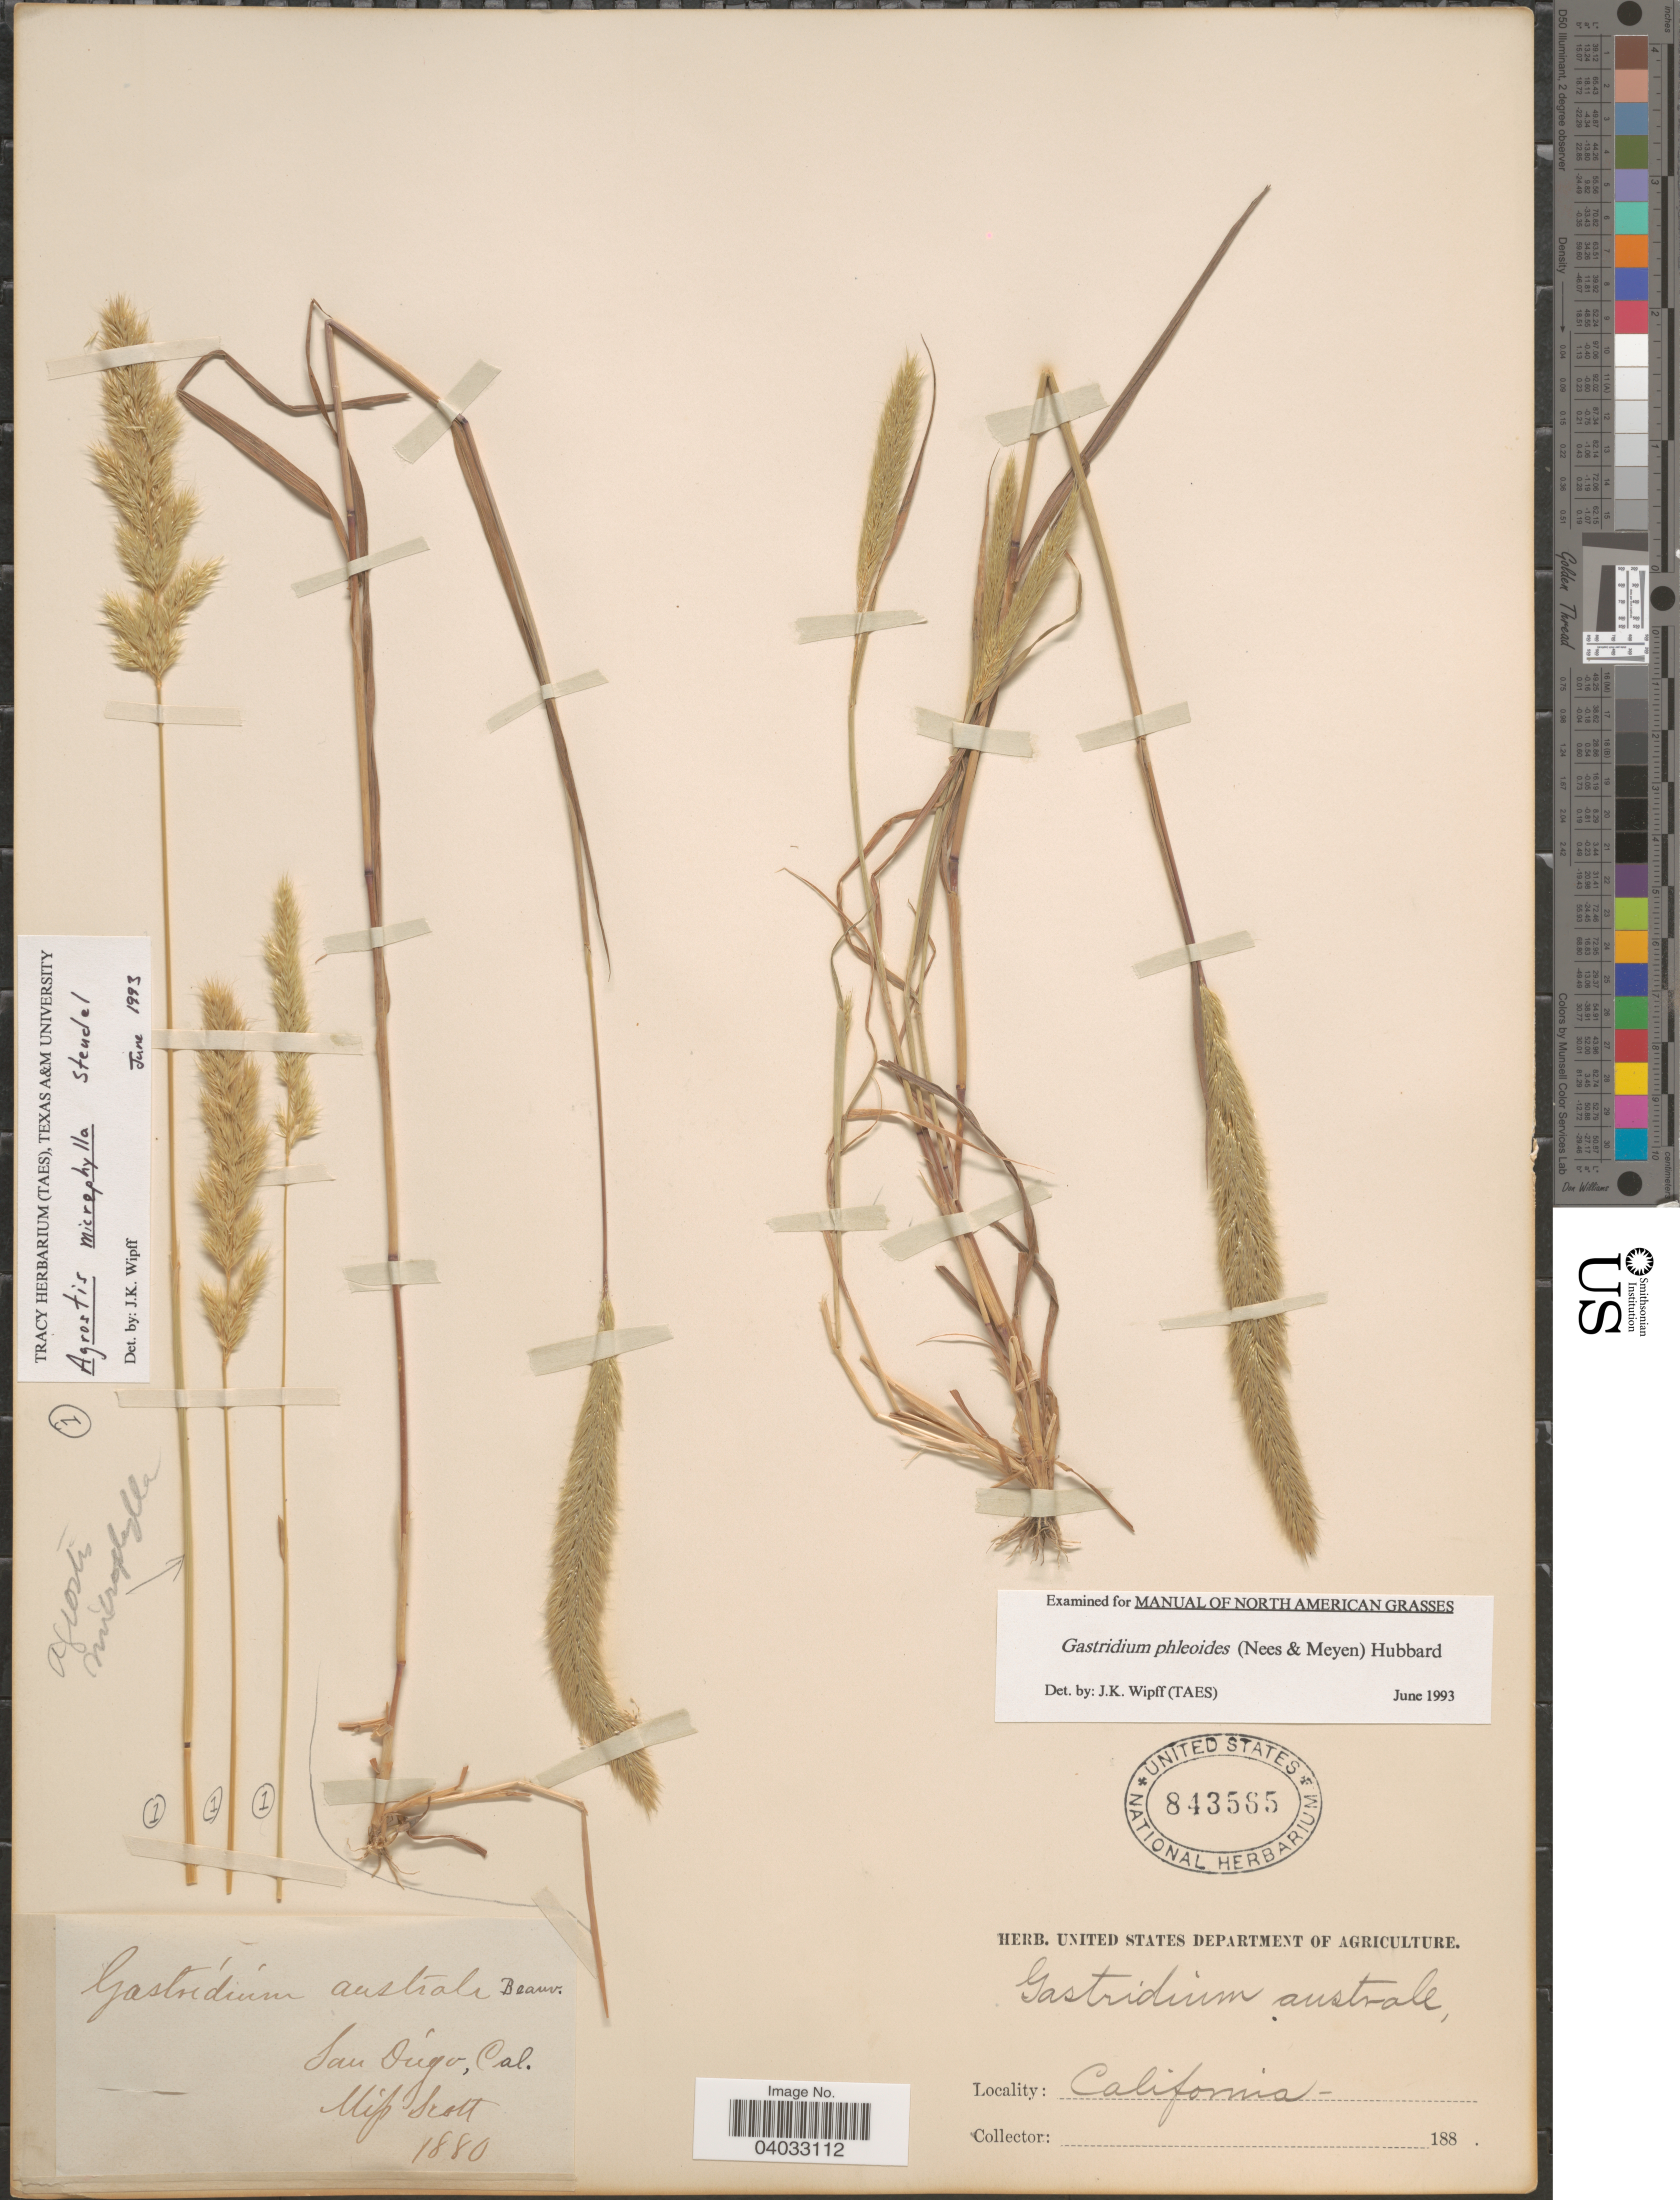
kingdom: Plantae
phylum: Tracheophyta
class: Liliopsida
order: Poales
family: Poaceae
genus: Gastridium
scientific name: Gastridium phleoides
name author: (Nees) C.E. Hubb.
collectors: -- Scott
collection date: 1880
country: United States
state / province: California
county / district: San Diego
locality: San Diego.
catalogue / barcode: US 843565